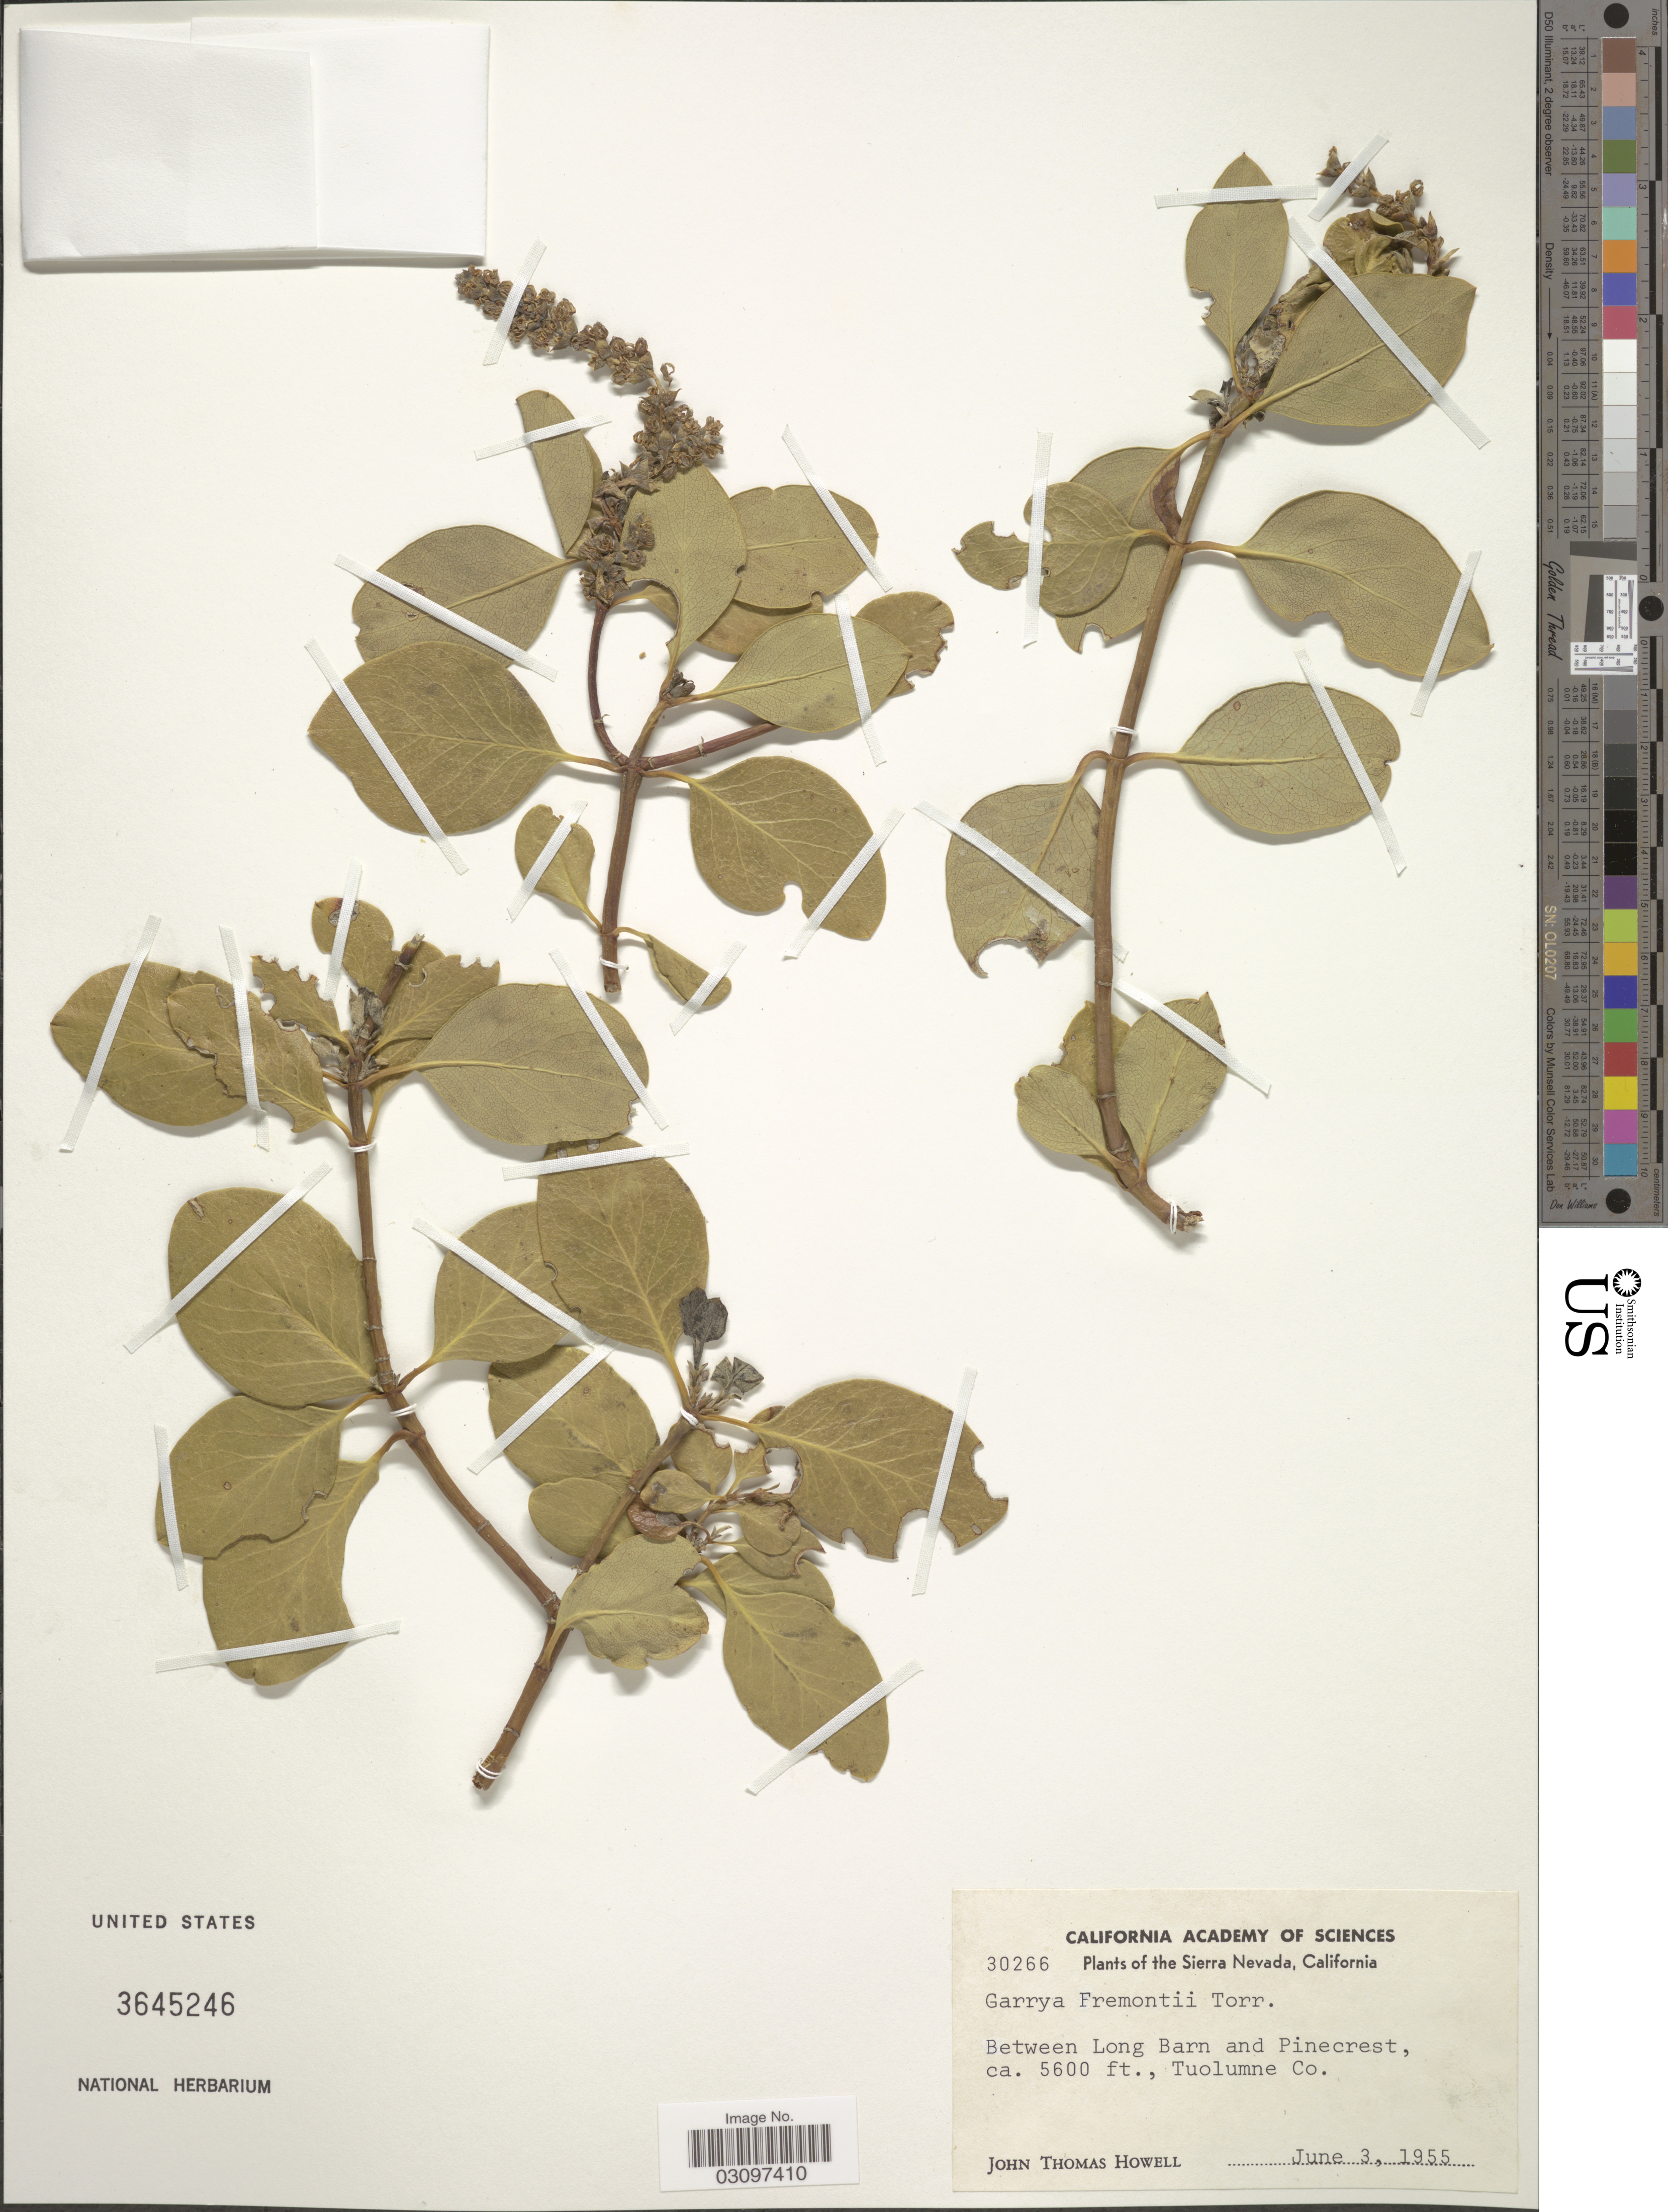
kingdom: Plantae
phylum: Tracheophyta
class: Magnoliopsida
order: Garryales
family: Garryaceae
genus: Garrya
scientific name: Garrya fremontii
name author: Torr.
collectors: J. T. Howell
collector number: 30266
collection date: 1955-06-03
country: United States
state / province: California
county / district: Tuolumne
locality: The Sierra Nevada. Between Long Barn and Pinecrest, Tuolumne Co.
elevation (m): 1707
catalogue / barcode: US 3645246